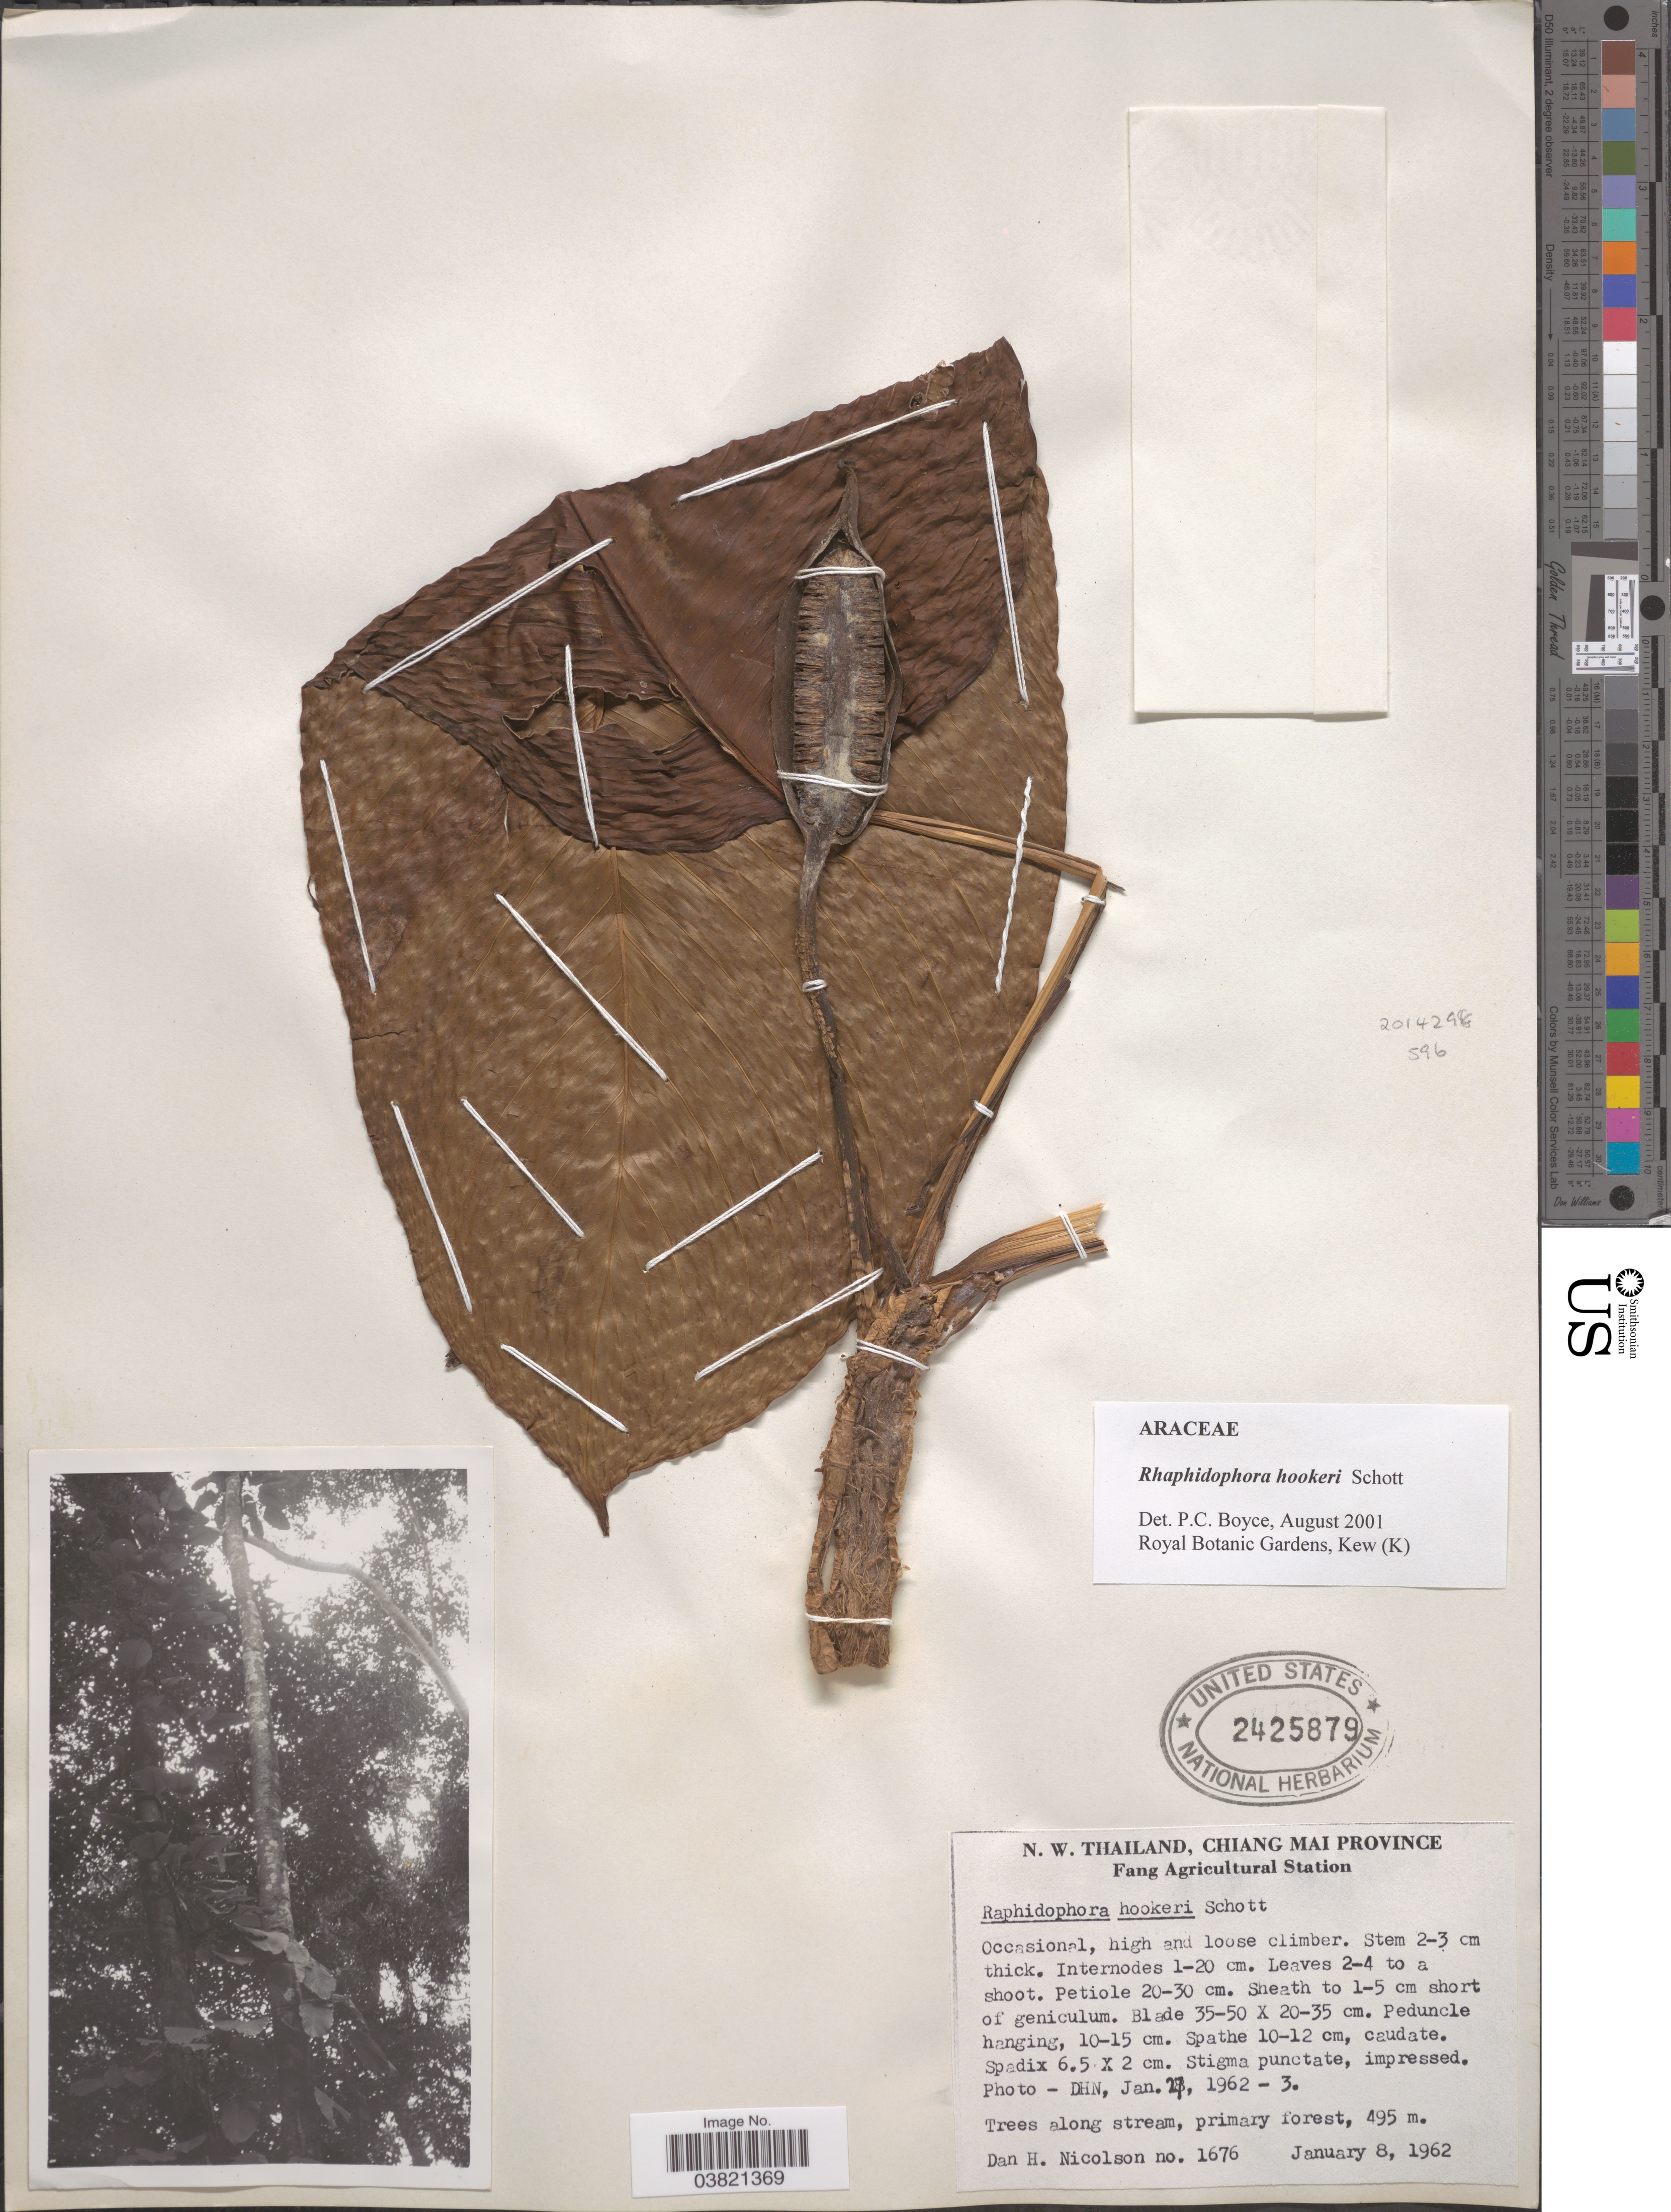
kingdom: Plantae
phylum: Tracheophyta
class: Liliopsida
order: Alismatales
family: Araceae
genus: Rhaphidophora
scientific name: Rhaphidophora hookeri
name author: Schott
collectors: D. H. Nicolson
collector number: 1676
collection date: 1962-01-08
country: Thailand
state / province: Chiang Mai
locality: N. W. Thailand. Fang Agricultural Station.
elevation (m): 495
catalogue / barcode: US 2425879